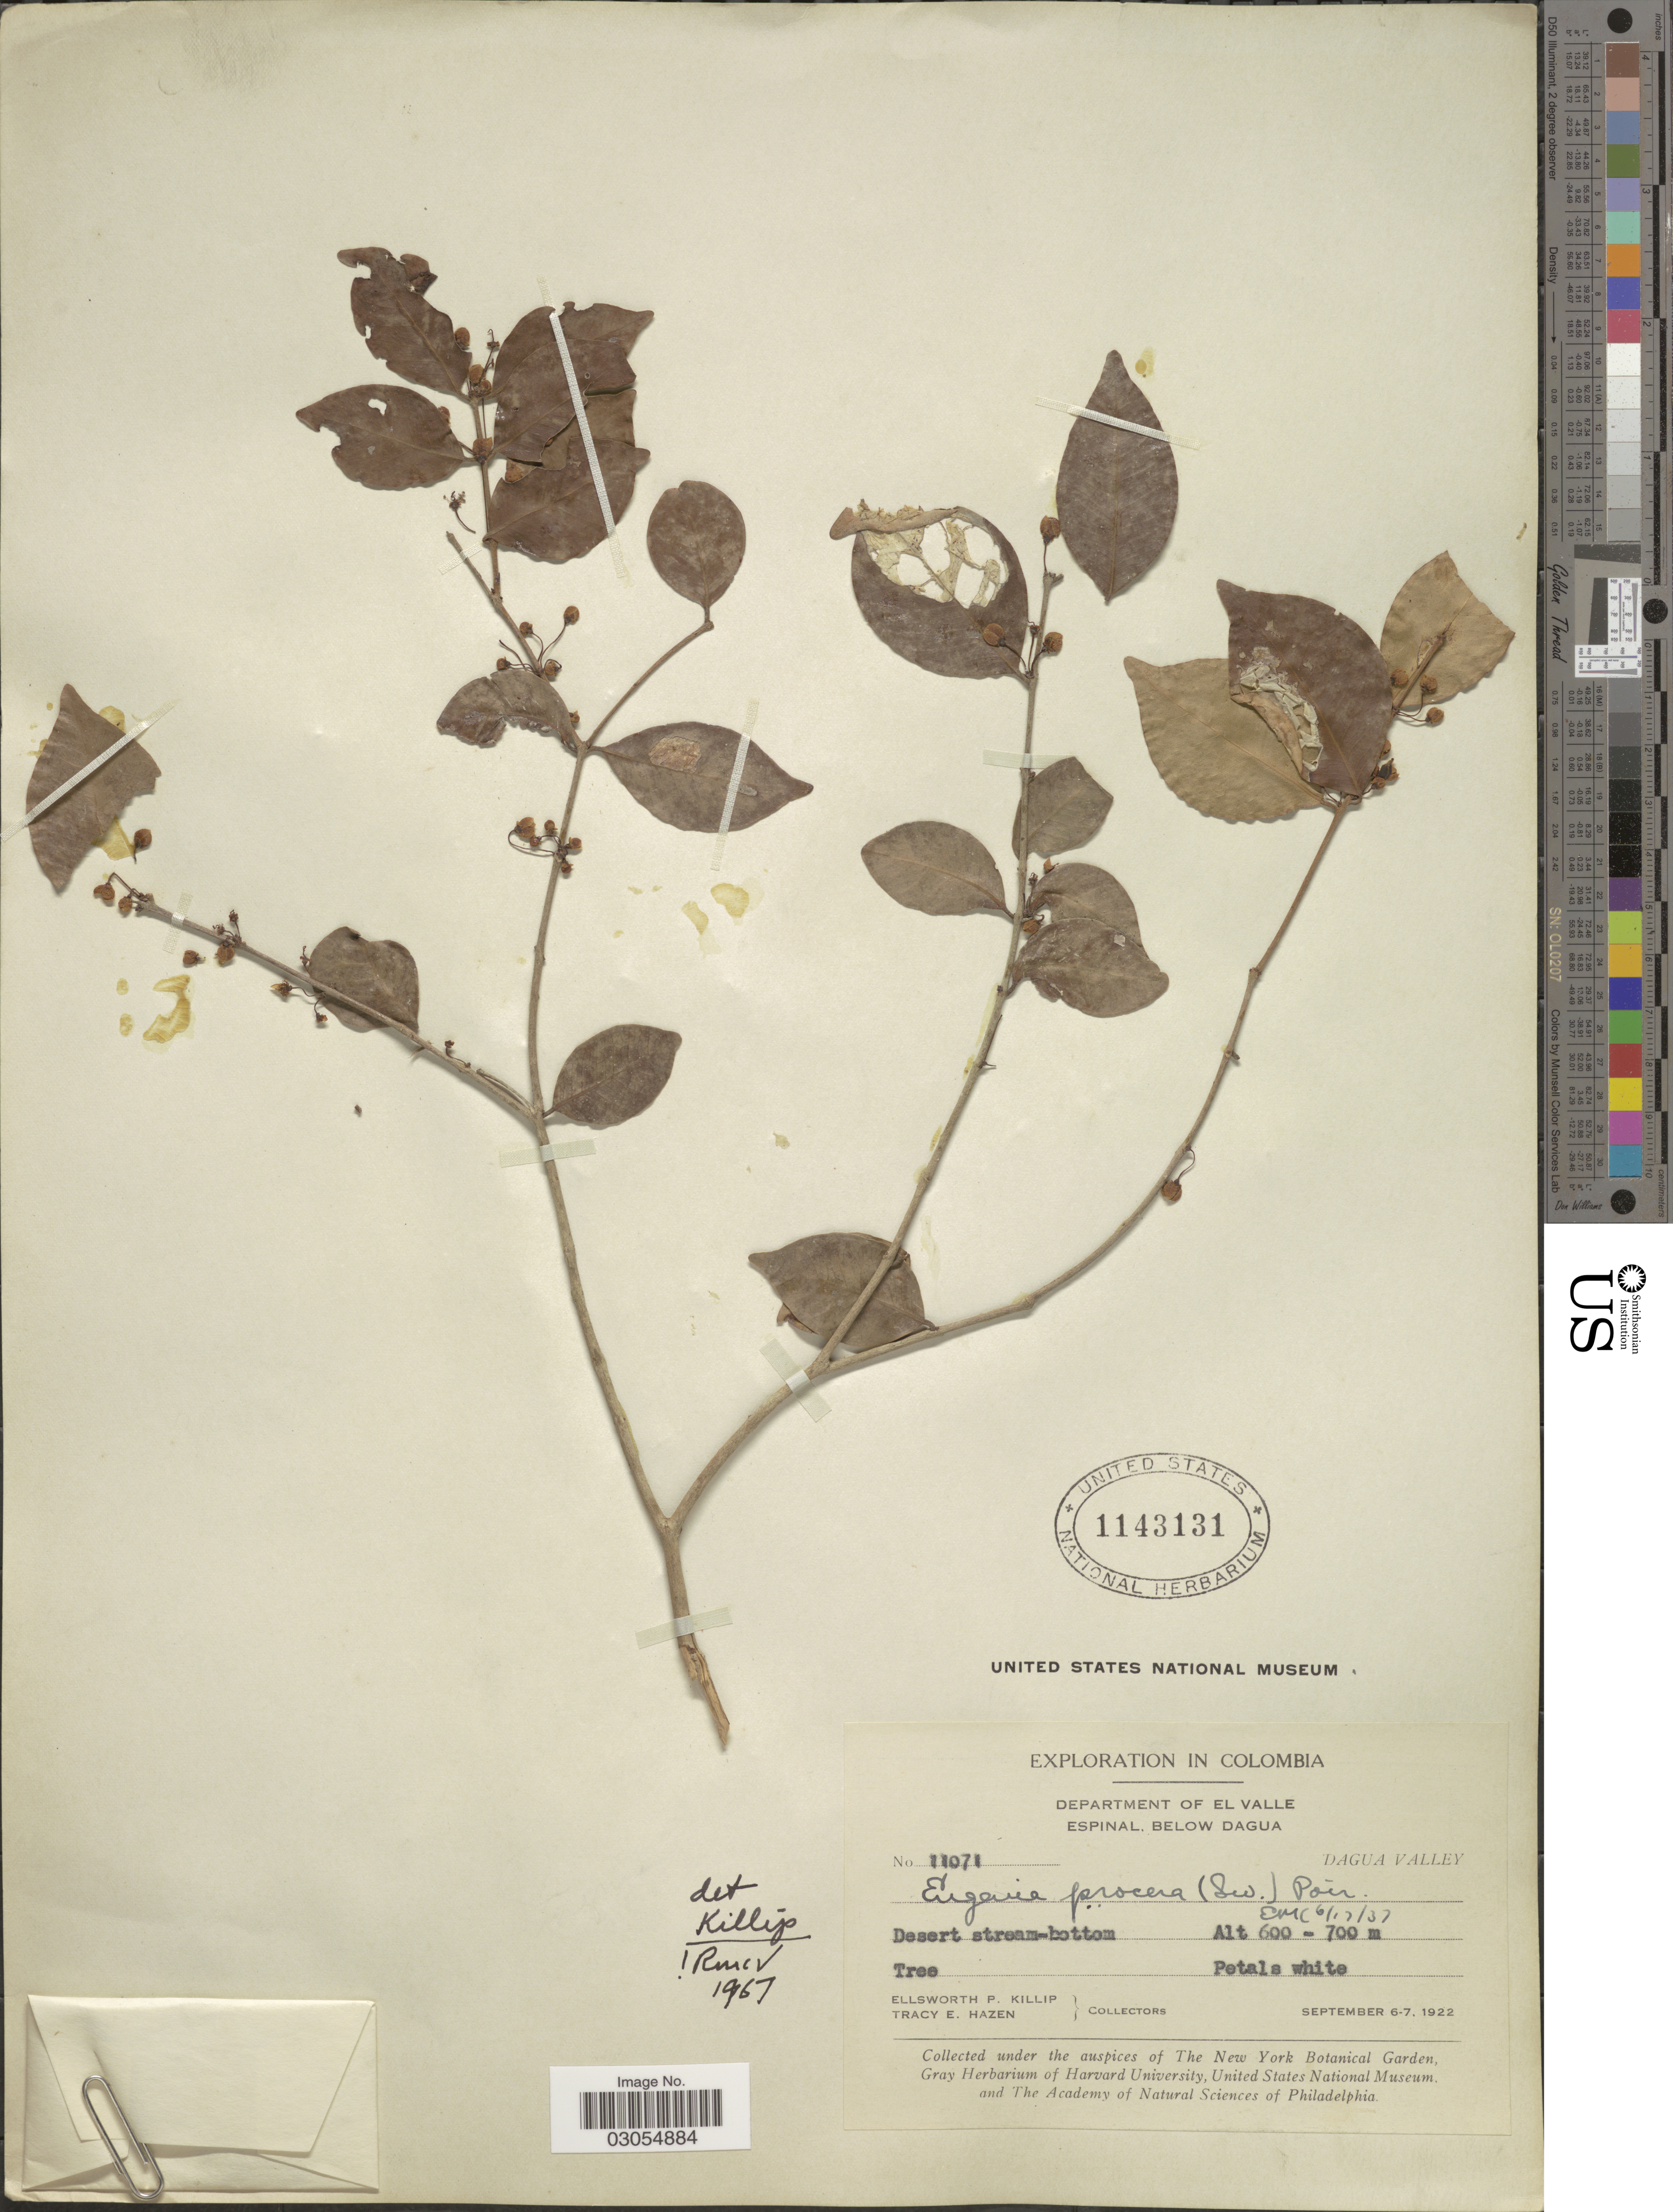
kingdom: Plantae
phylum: Tracheophyta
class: Magnoliopsida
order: Myrtales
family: Myrtaceae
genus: Eugenia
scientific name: Eugenia procera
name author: (Sw.) Poir.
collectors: E. P. Killip & T. E. Hazen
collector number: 11071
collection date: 1922-09-06/1922-09-07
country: Colombia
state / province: Valle del Cauca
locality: Department of El Valle. Espinal, below Dagua. Dagua Valley.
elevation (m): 600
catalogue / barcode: US 1143131